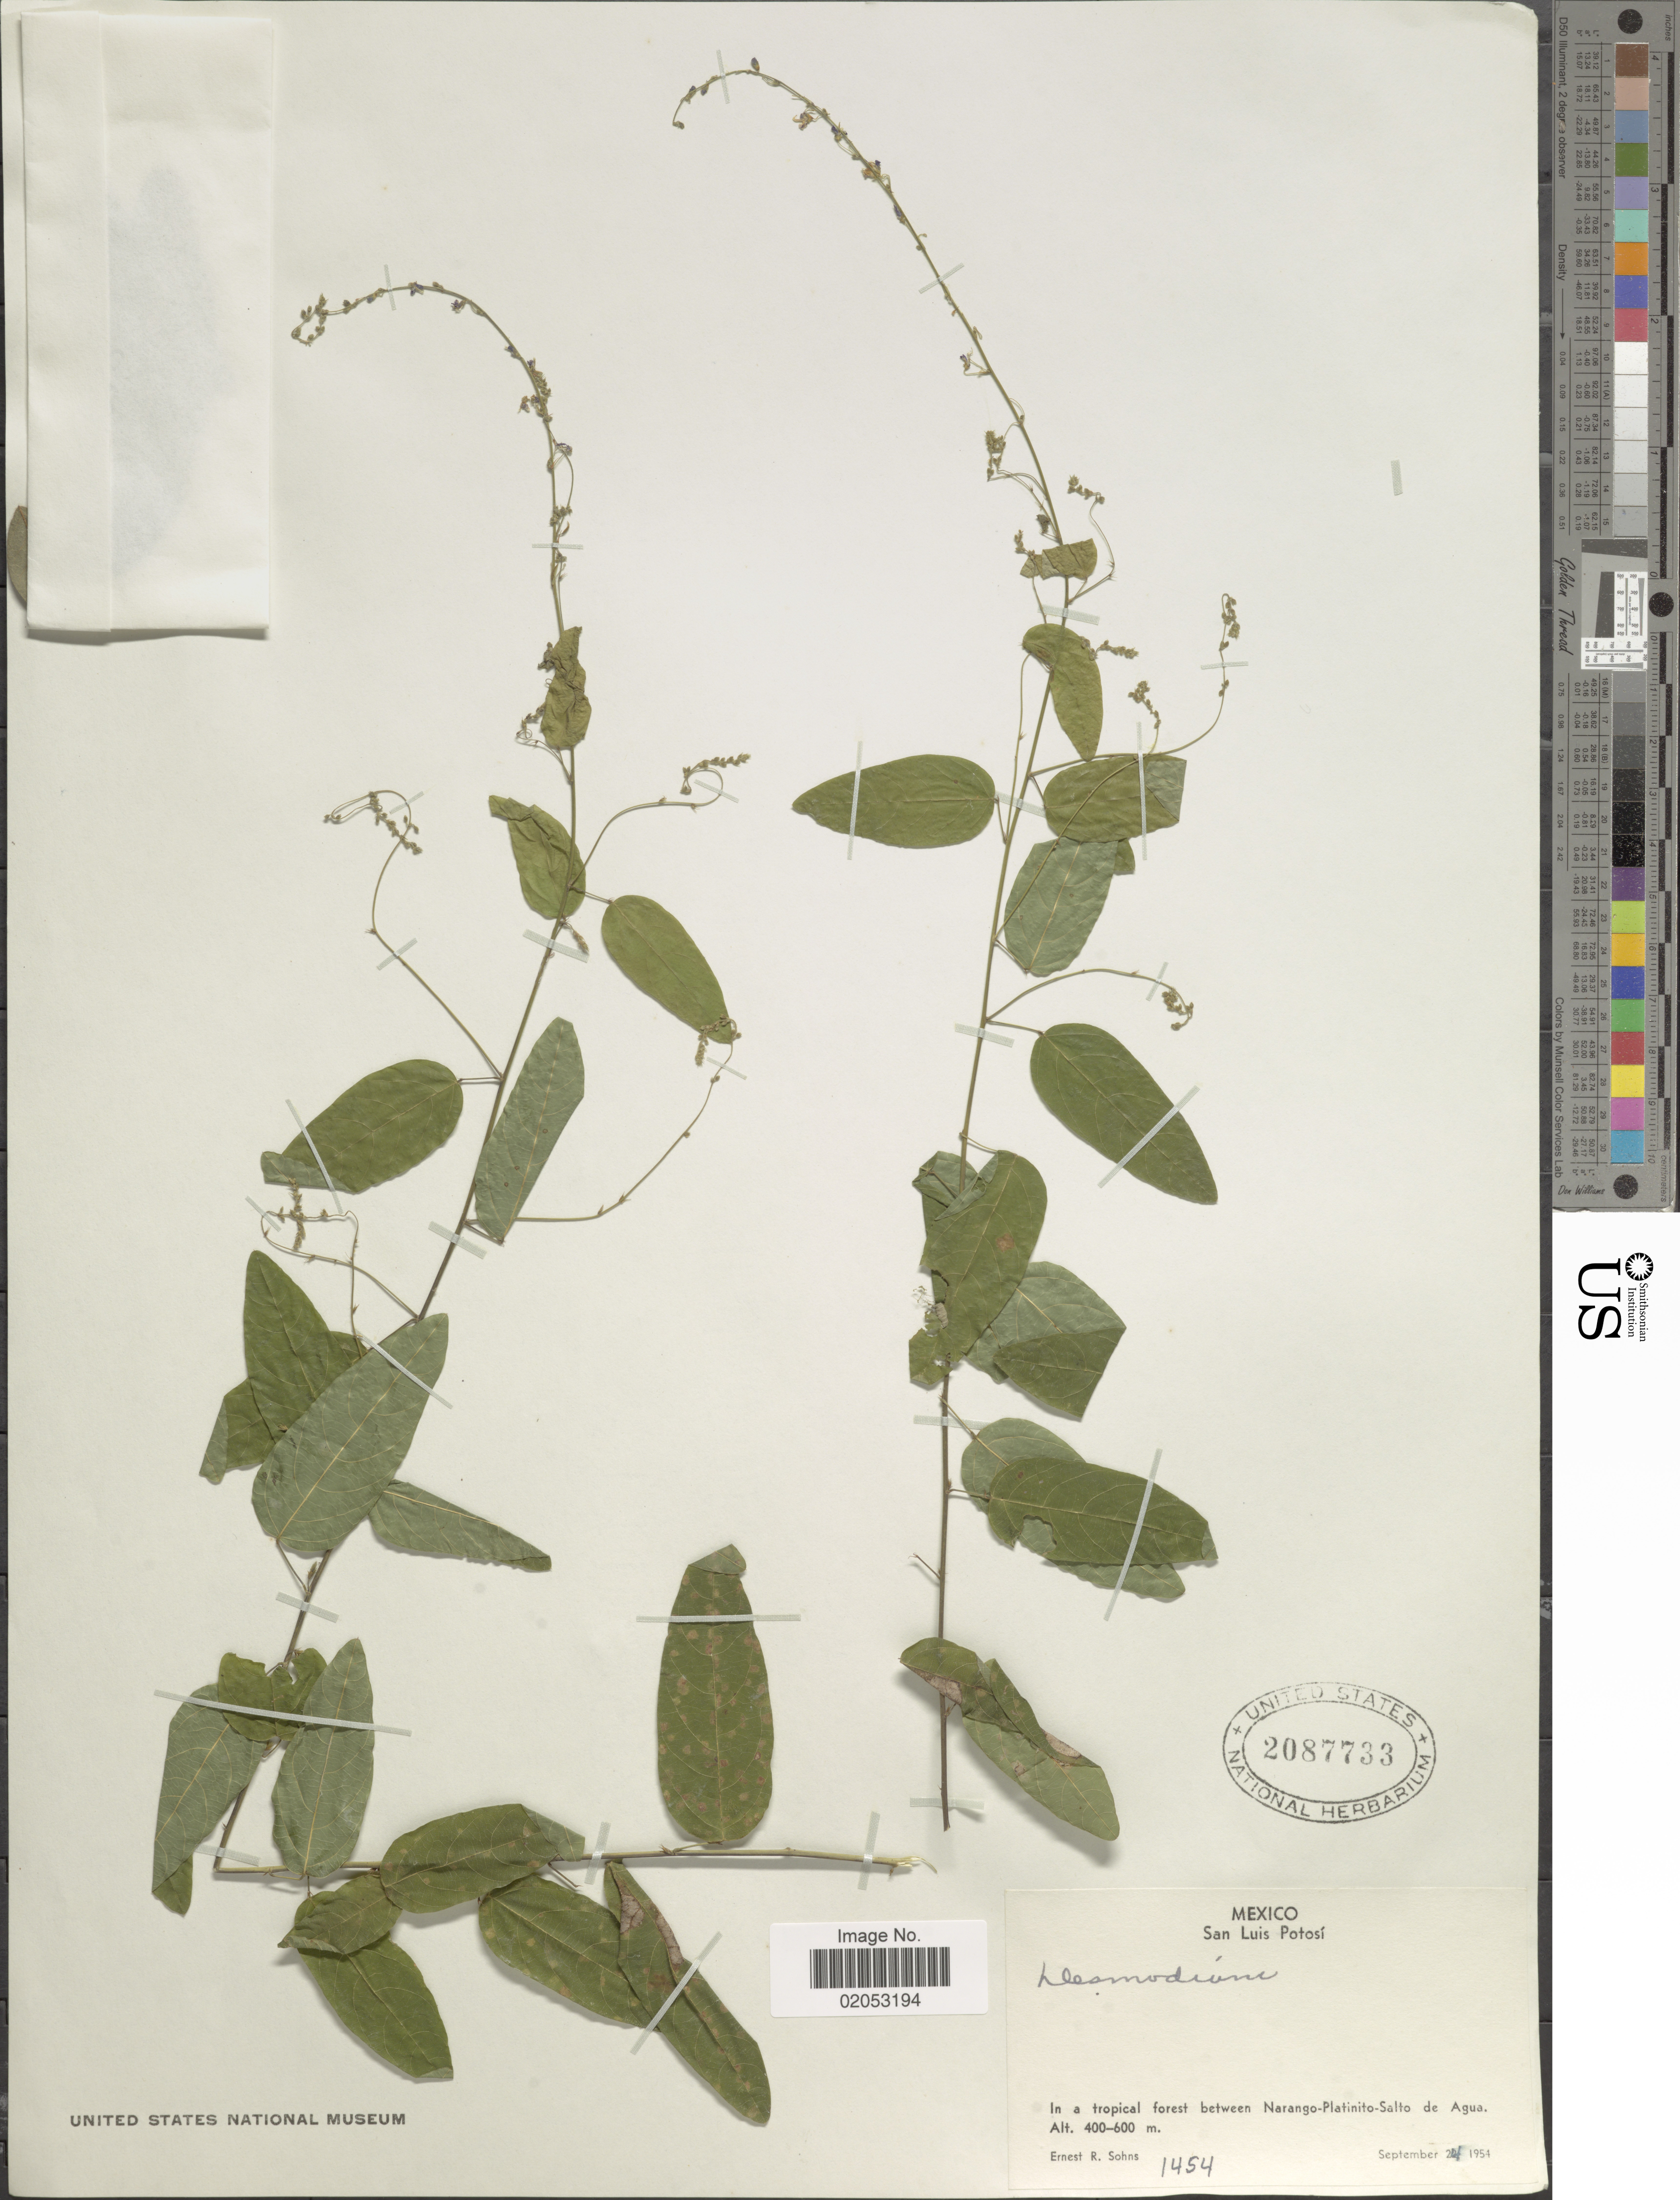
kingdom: Plantae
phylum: Tracheophyta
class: Magnoliopsida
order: Fabales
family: Fabaceae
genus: Desmodium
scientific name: Desmodium sp.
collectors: E. R. Sohns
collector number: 1454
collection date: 1954-09-04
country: Mexico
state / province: San Luis Potosí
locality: Between Narango-Platinito-Salto de Agua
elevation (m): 400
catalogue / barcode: US 2087733